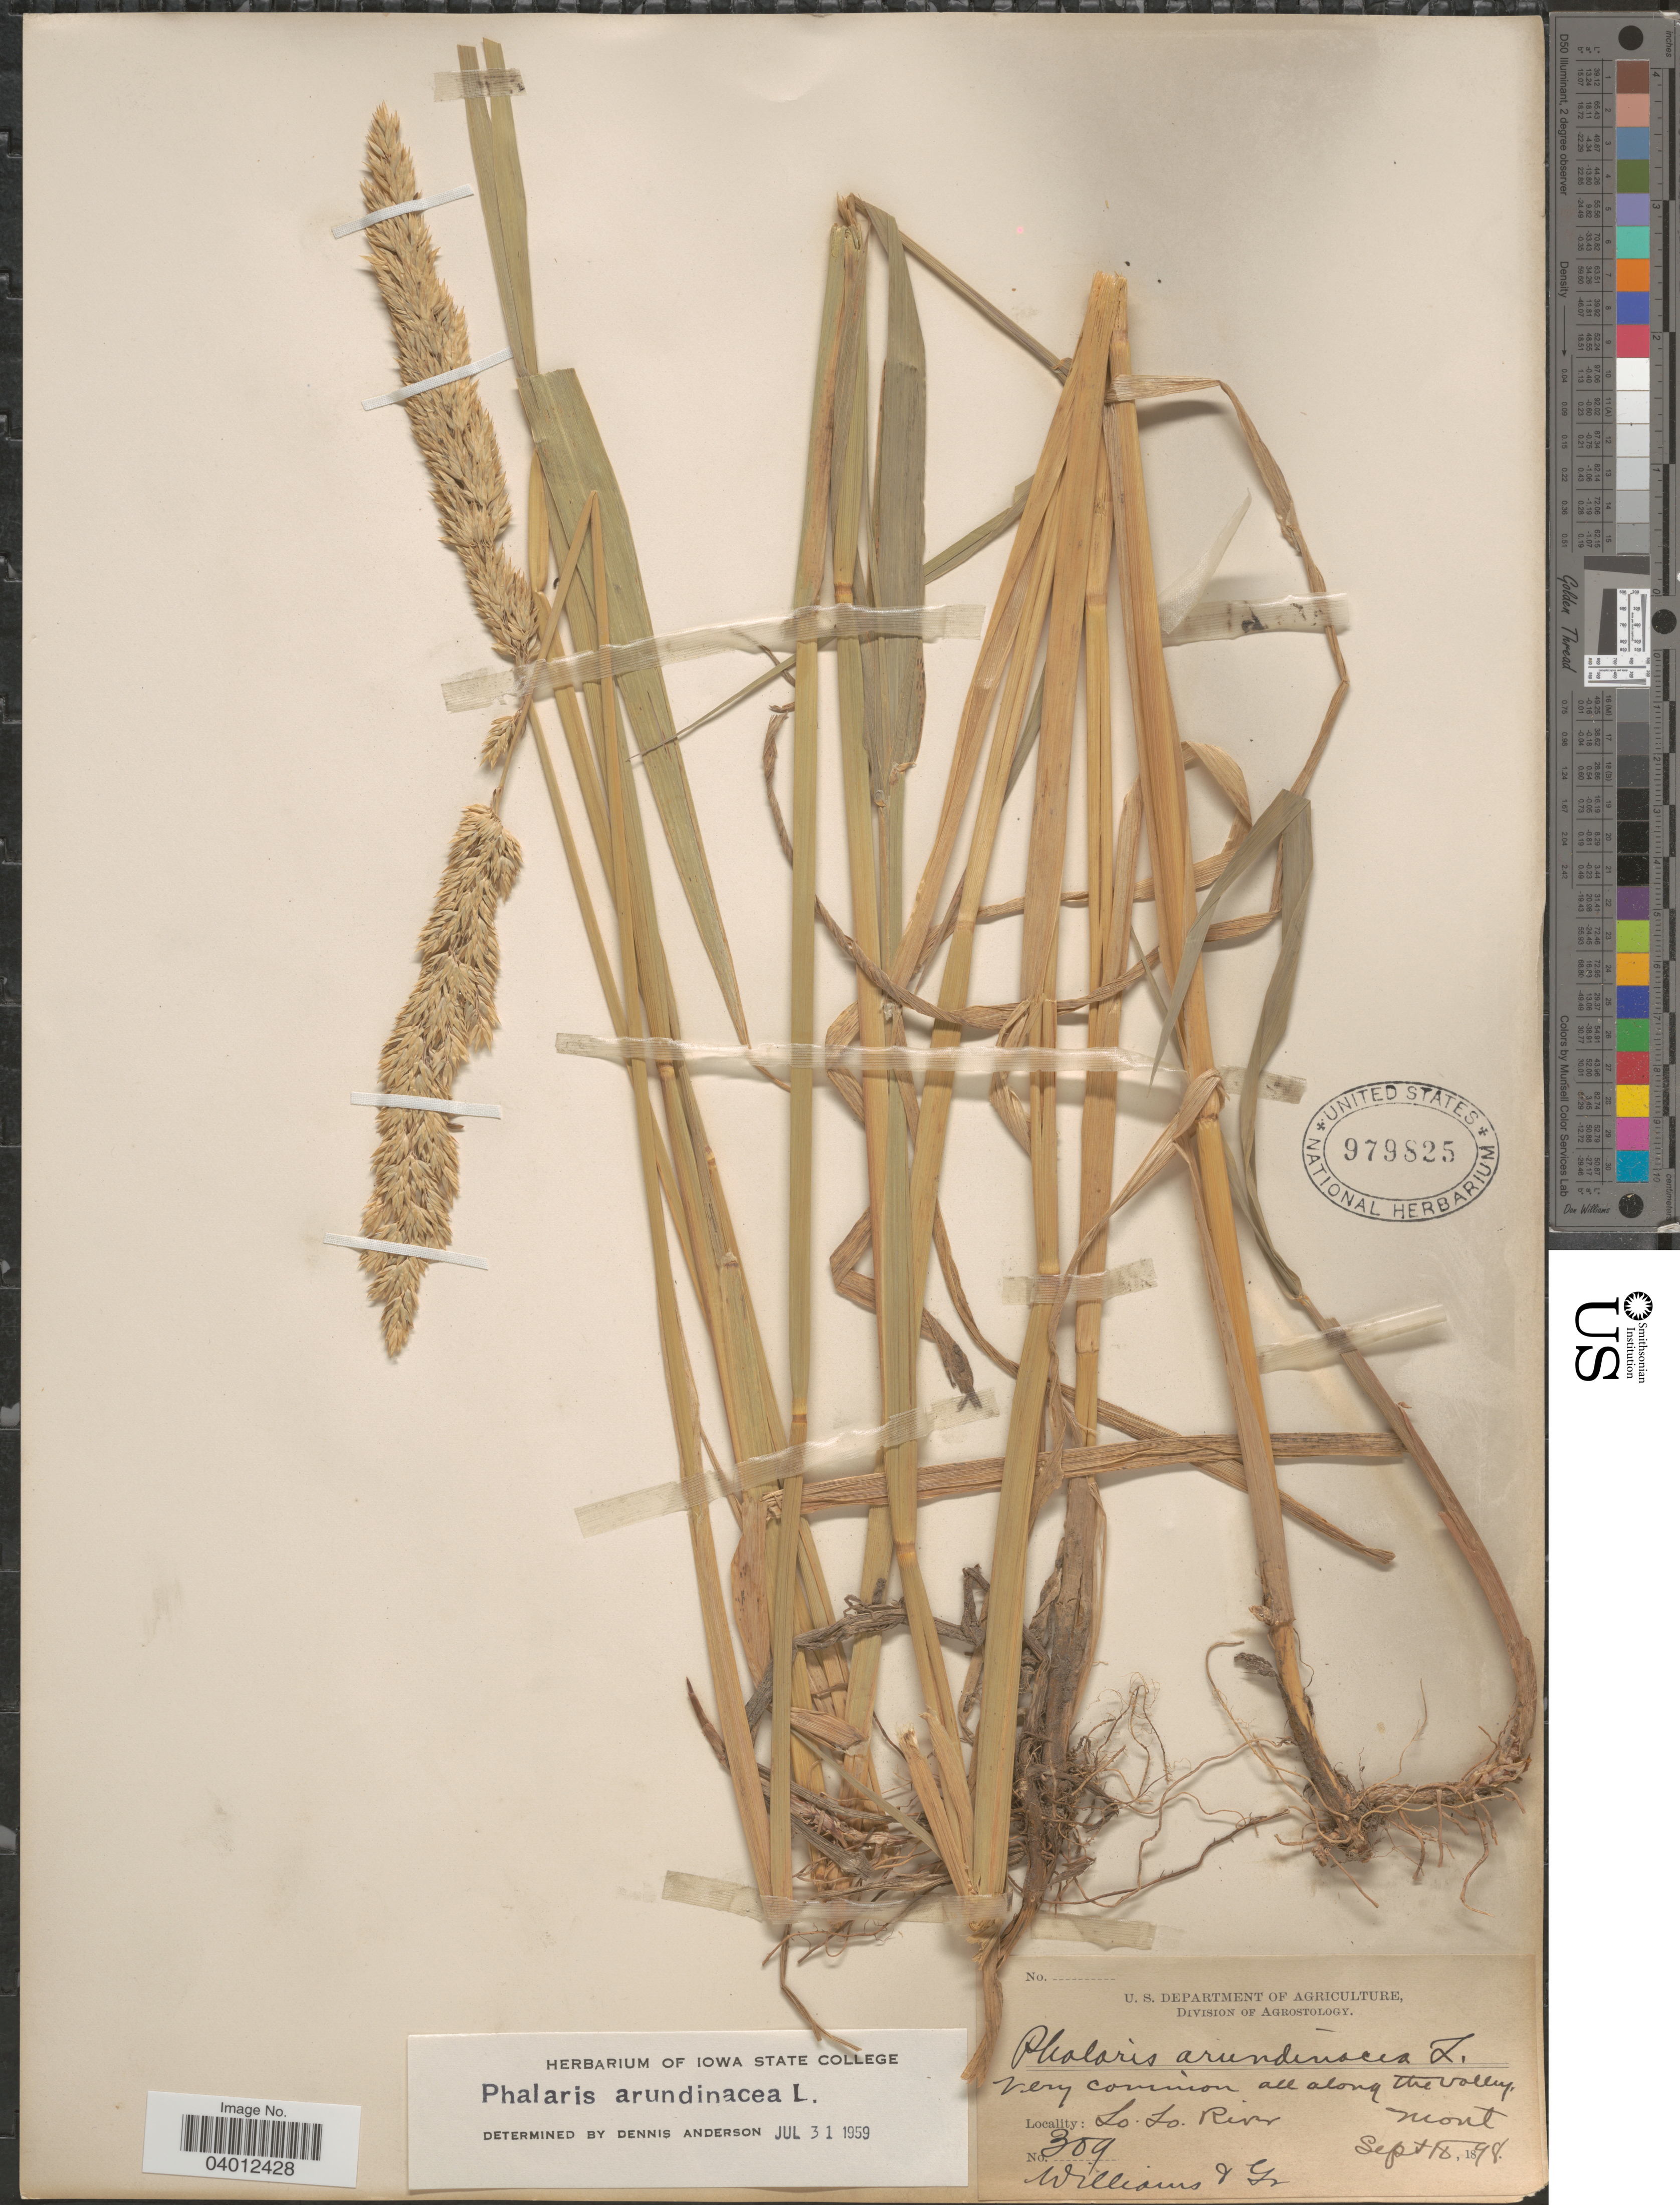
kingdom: Plantae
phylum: Tracheophyta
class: Liliopsida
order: Poales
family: Poaceae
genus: Phalaris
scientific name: Phalaris arundinacea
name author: L.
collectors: -- Williams & Gr.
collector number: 309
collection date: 1898-09-18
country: United States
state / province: Montana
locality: Lo. Lo. River.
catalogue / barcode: US 979825